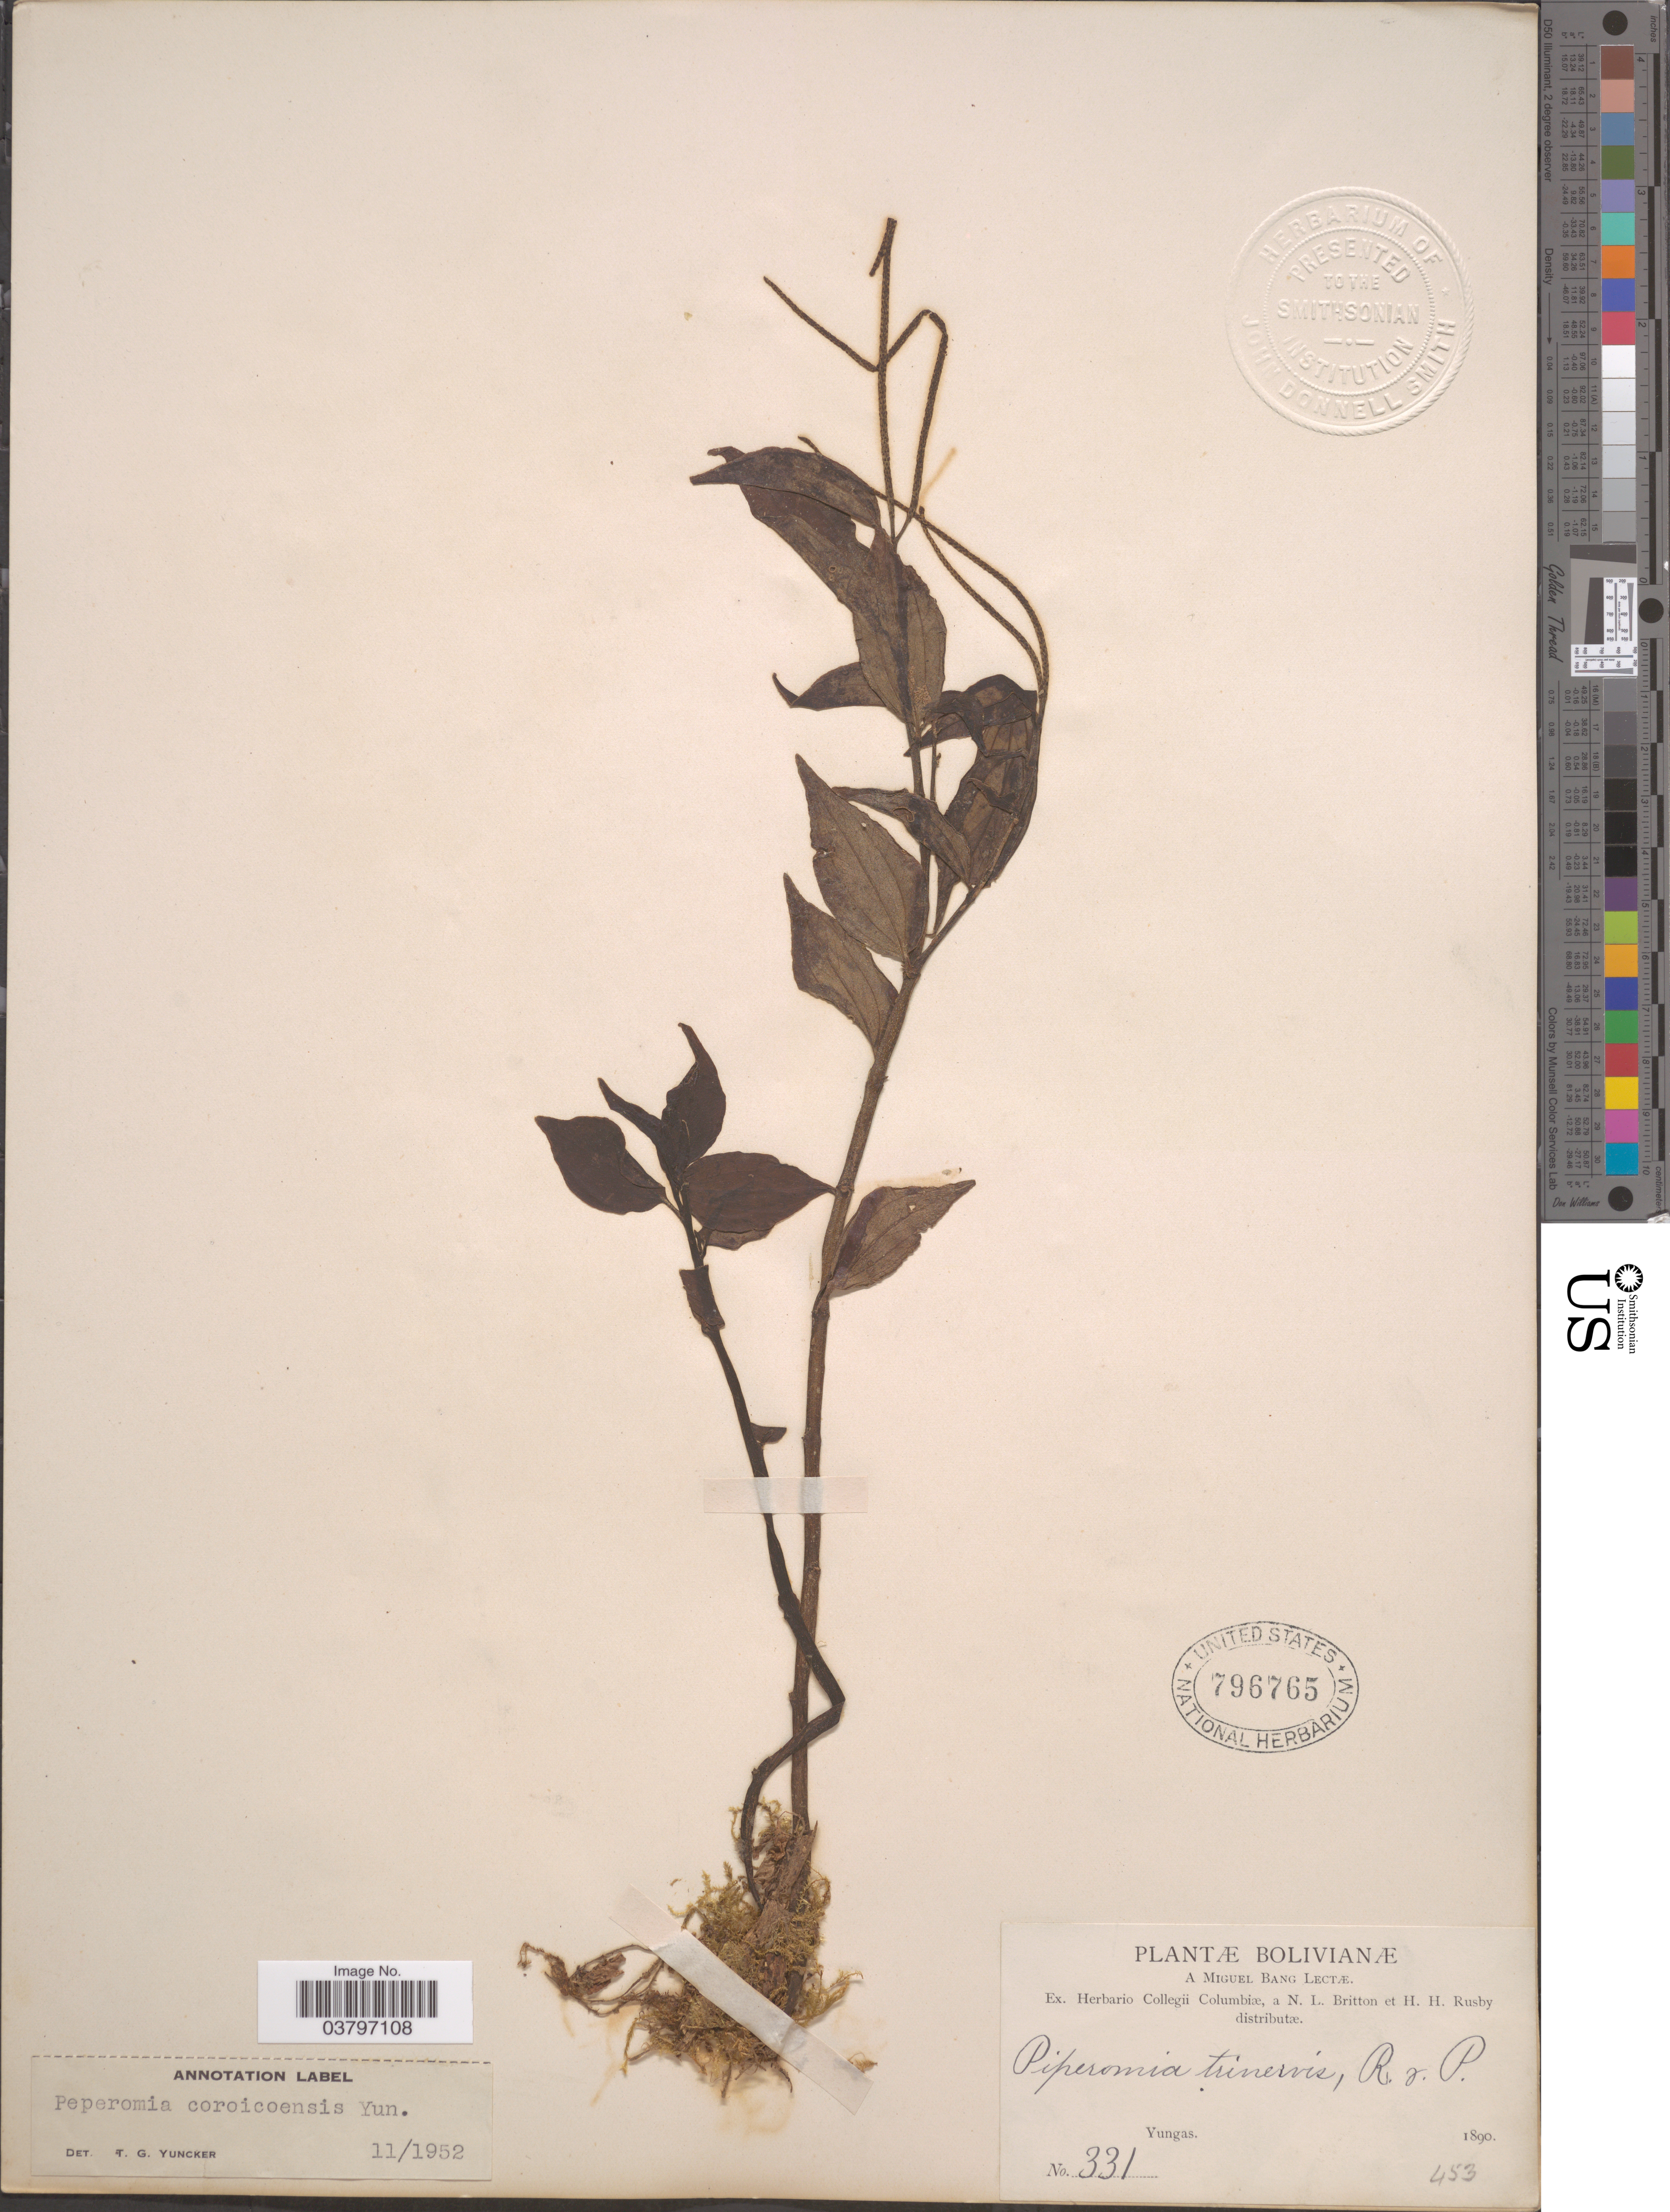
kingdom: Plantae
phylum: Tracheophyta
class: Magnoliopsida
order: Piperales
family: Piperaceae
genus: Peperomia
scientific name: Peperomia coroicoensis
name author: Yunck.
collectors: M. Bang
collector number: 331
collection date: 1890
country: Bolivia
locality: Yungas.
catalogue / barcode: US 796765